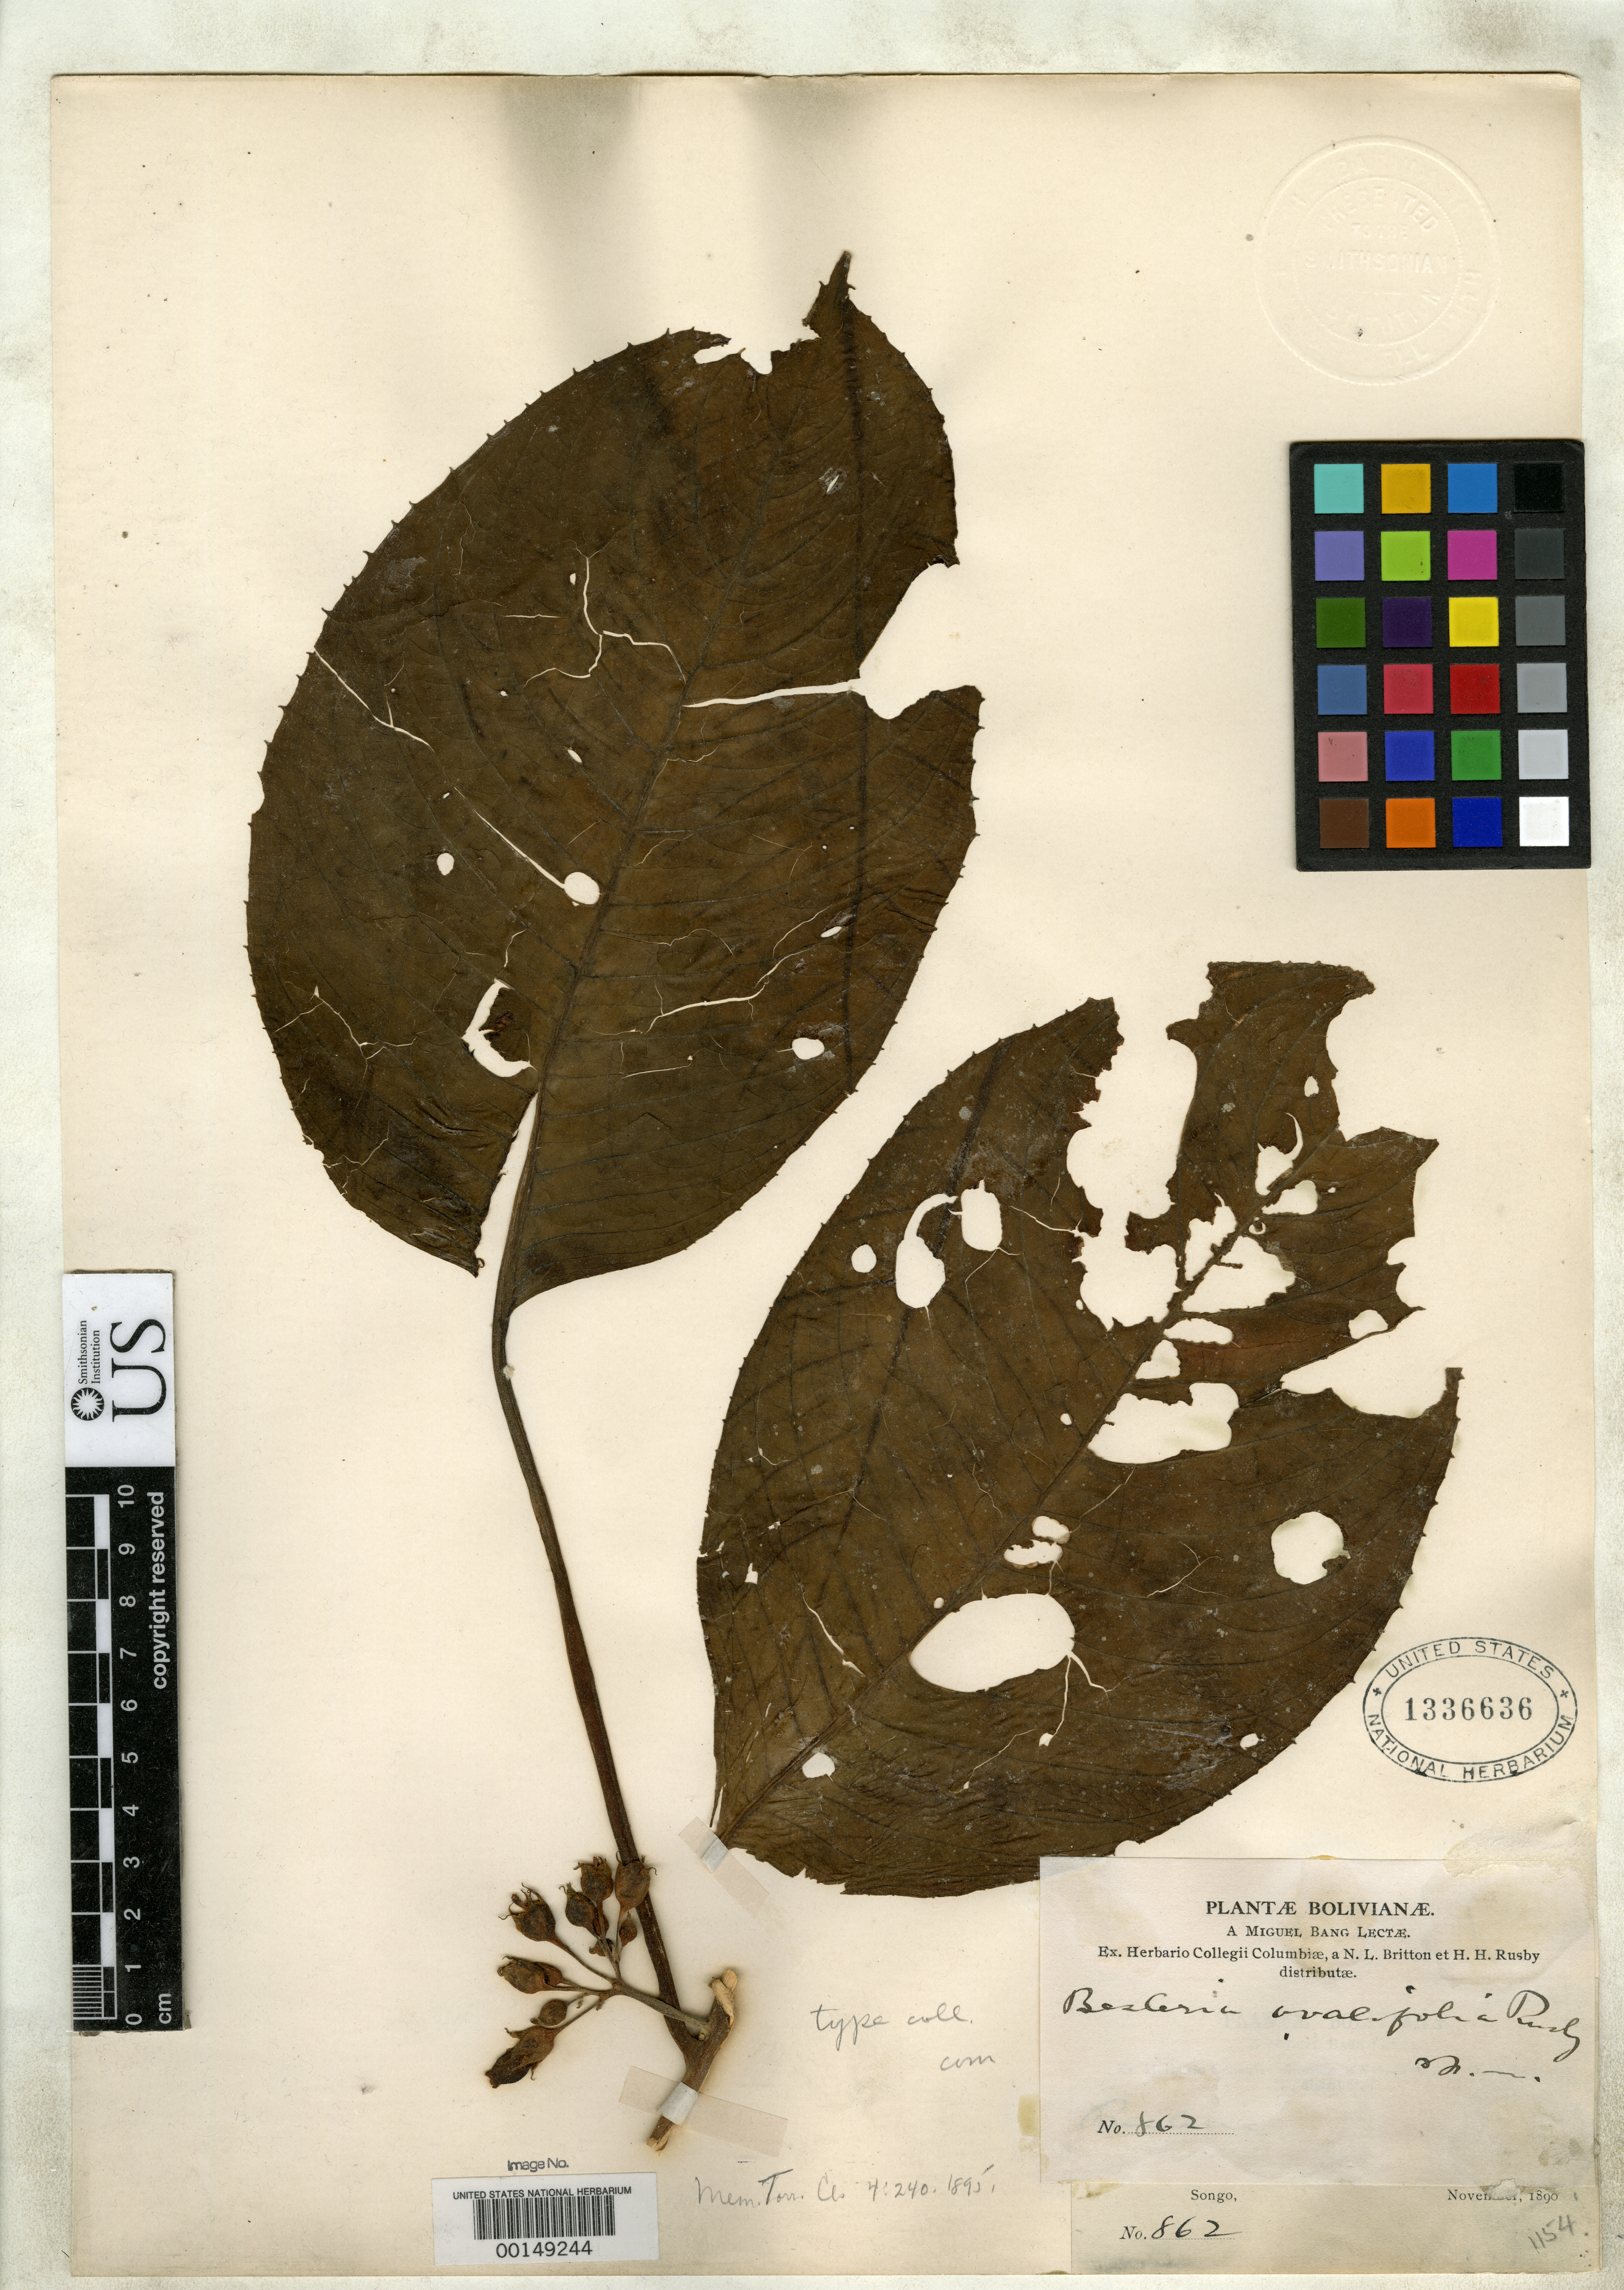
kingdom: Plantae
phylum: Tracheophyta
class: Magnoliopsida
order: Lamiales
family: Gesneriaceae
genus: Besleria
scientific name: Besleria ovalifolia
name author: Rusby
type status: Isotype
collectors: M. Bang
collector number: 862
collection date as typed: Nov 1890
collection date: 1890-11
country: Bolivia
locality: Songo.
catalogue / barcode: US 1336636